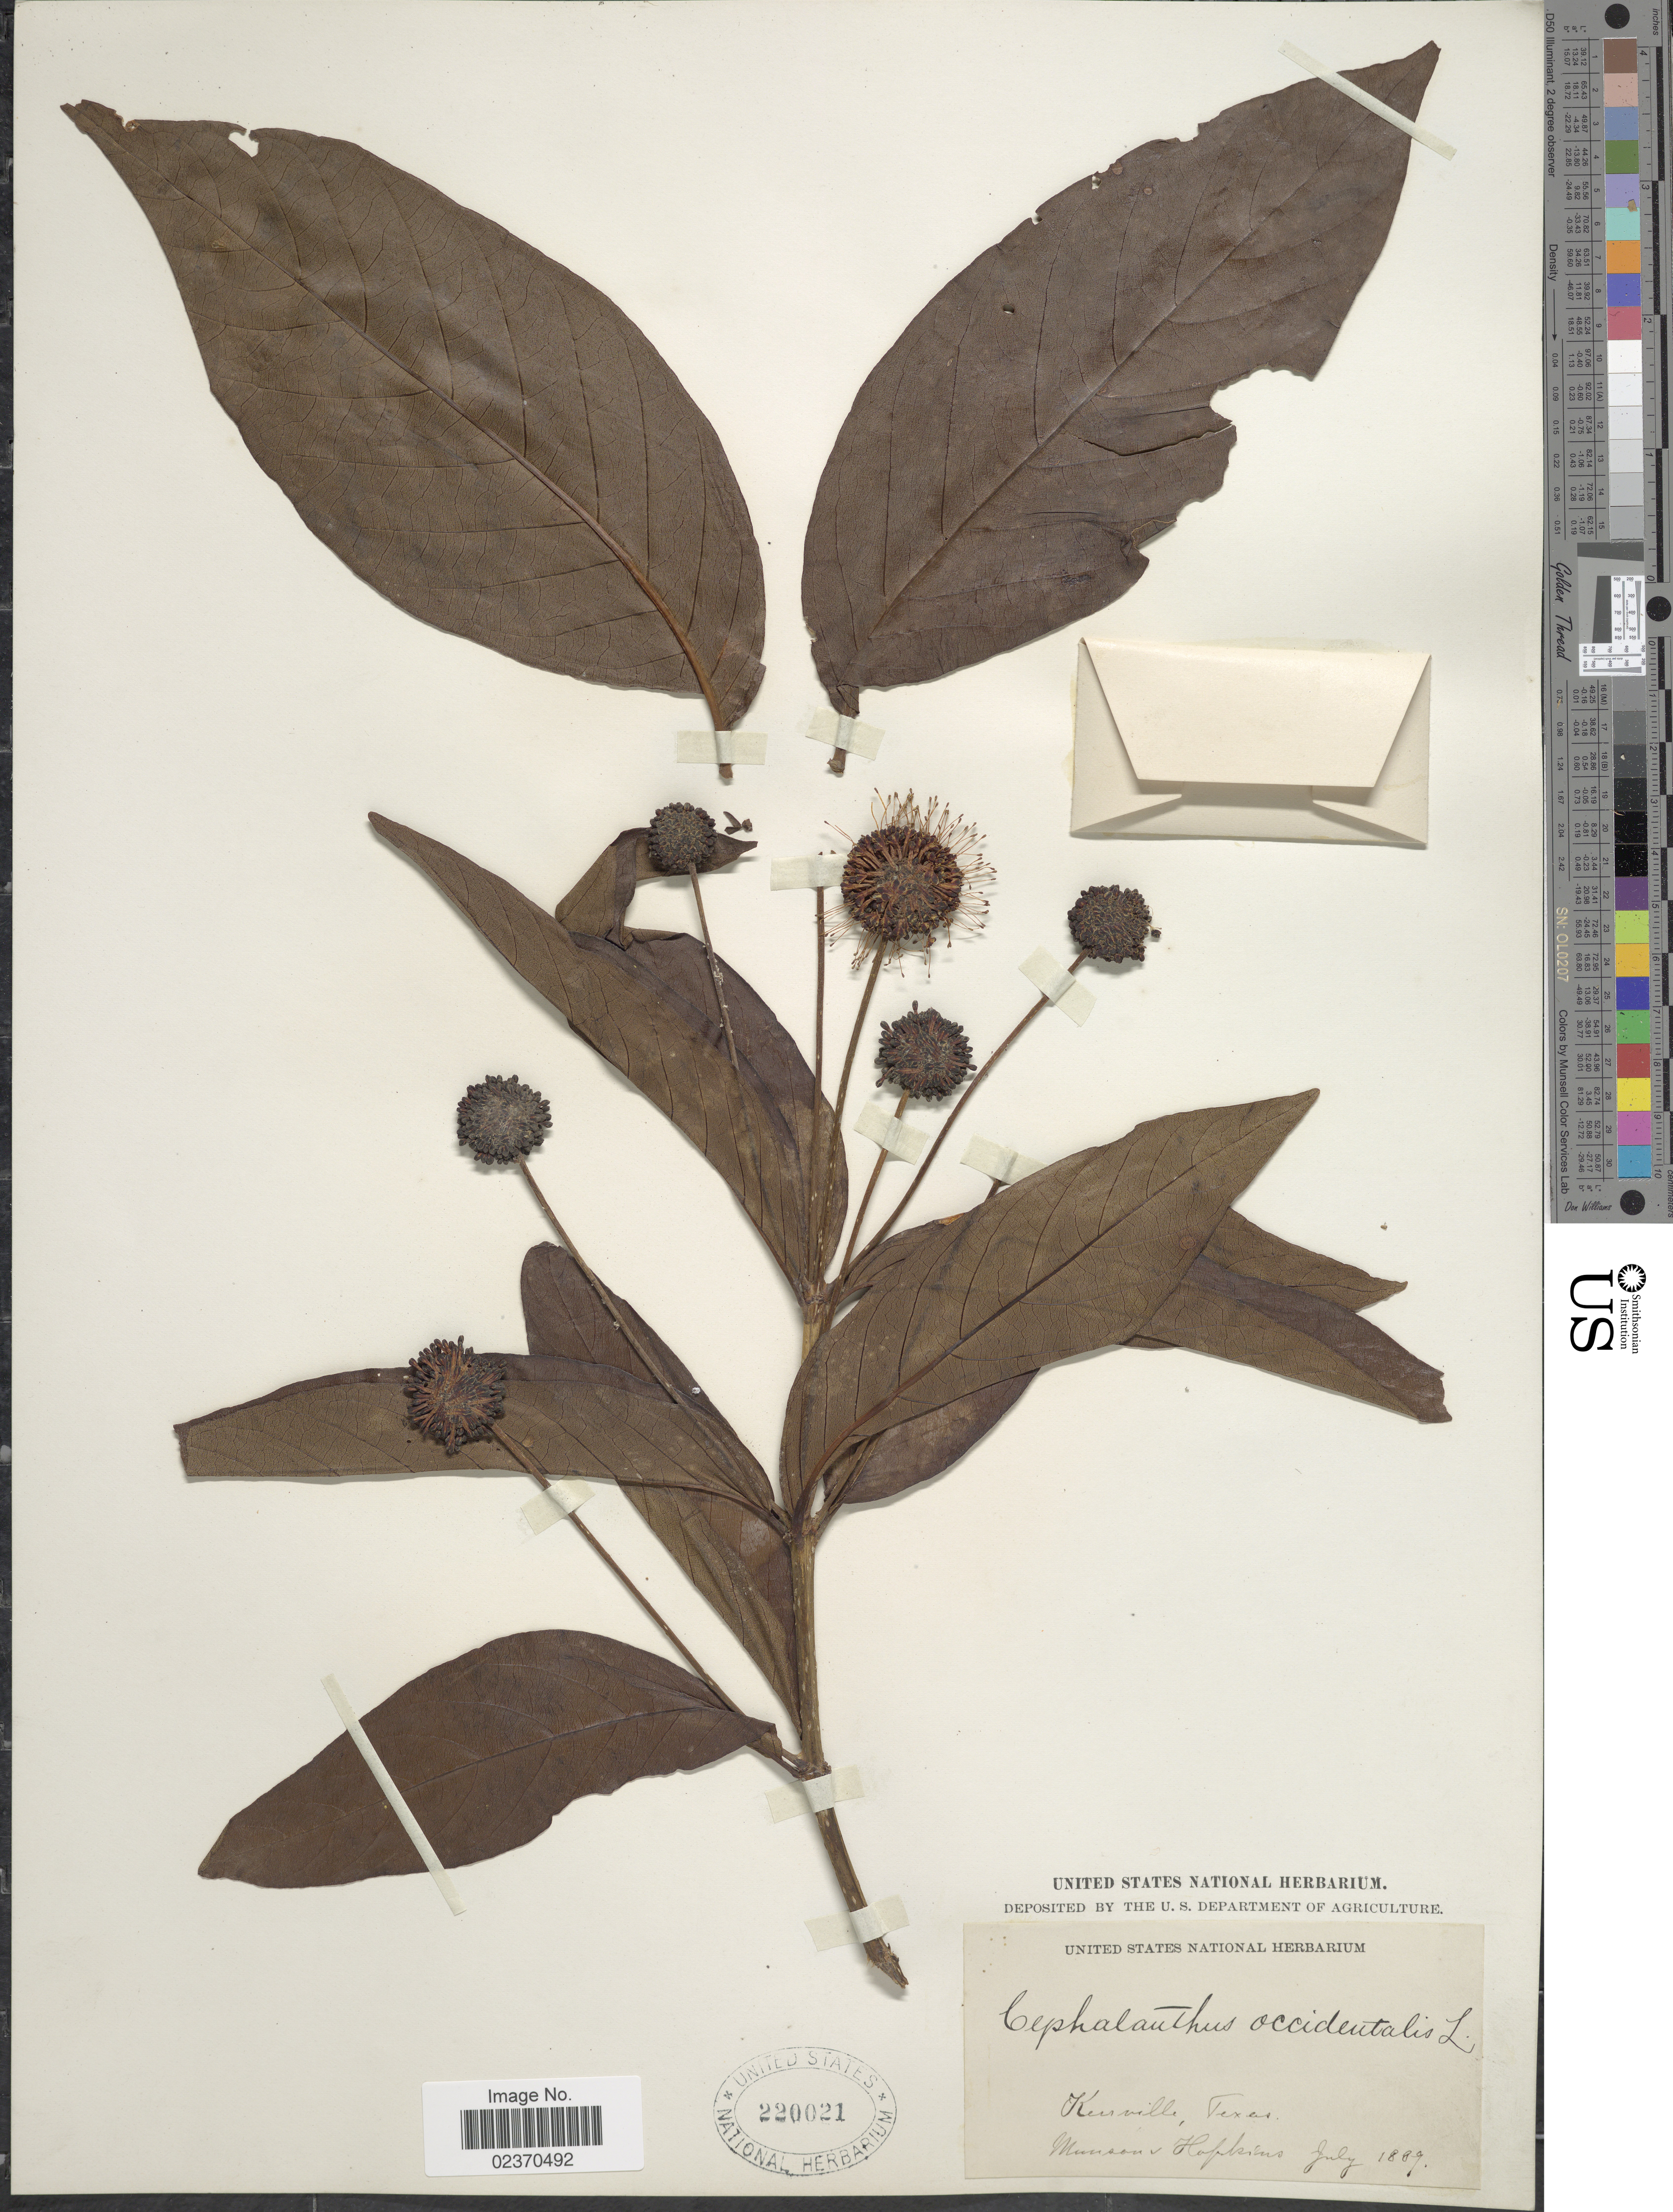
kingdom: Plantae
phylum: Tracheophyta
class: Magnoliopsida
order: Gentianales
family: Rubiaceae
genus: Cephalanthus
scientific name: Cephalanthus occidentalis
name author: L.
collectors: -. Munson & -. Hopkins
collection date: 1889-07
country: United States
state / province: Texas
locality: Kerrville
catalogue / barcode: US 220021